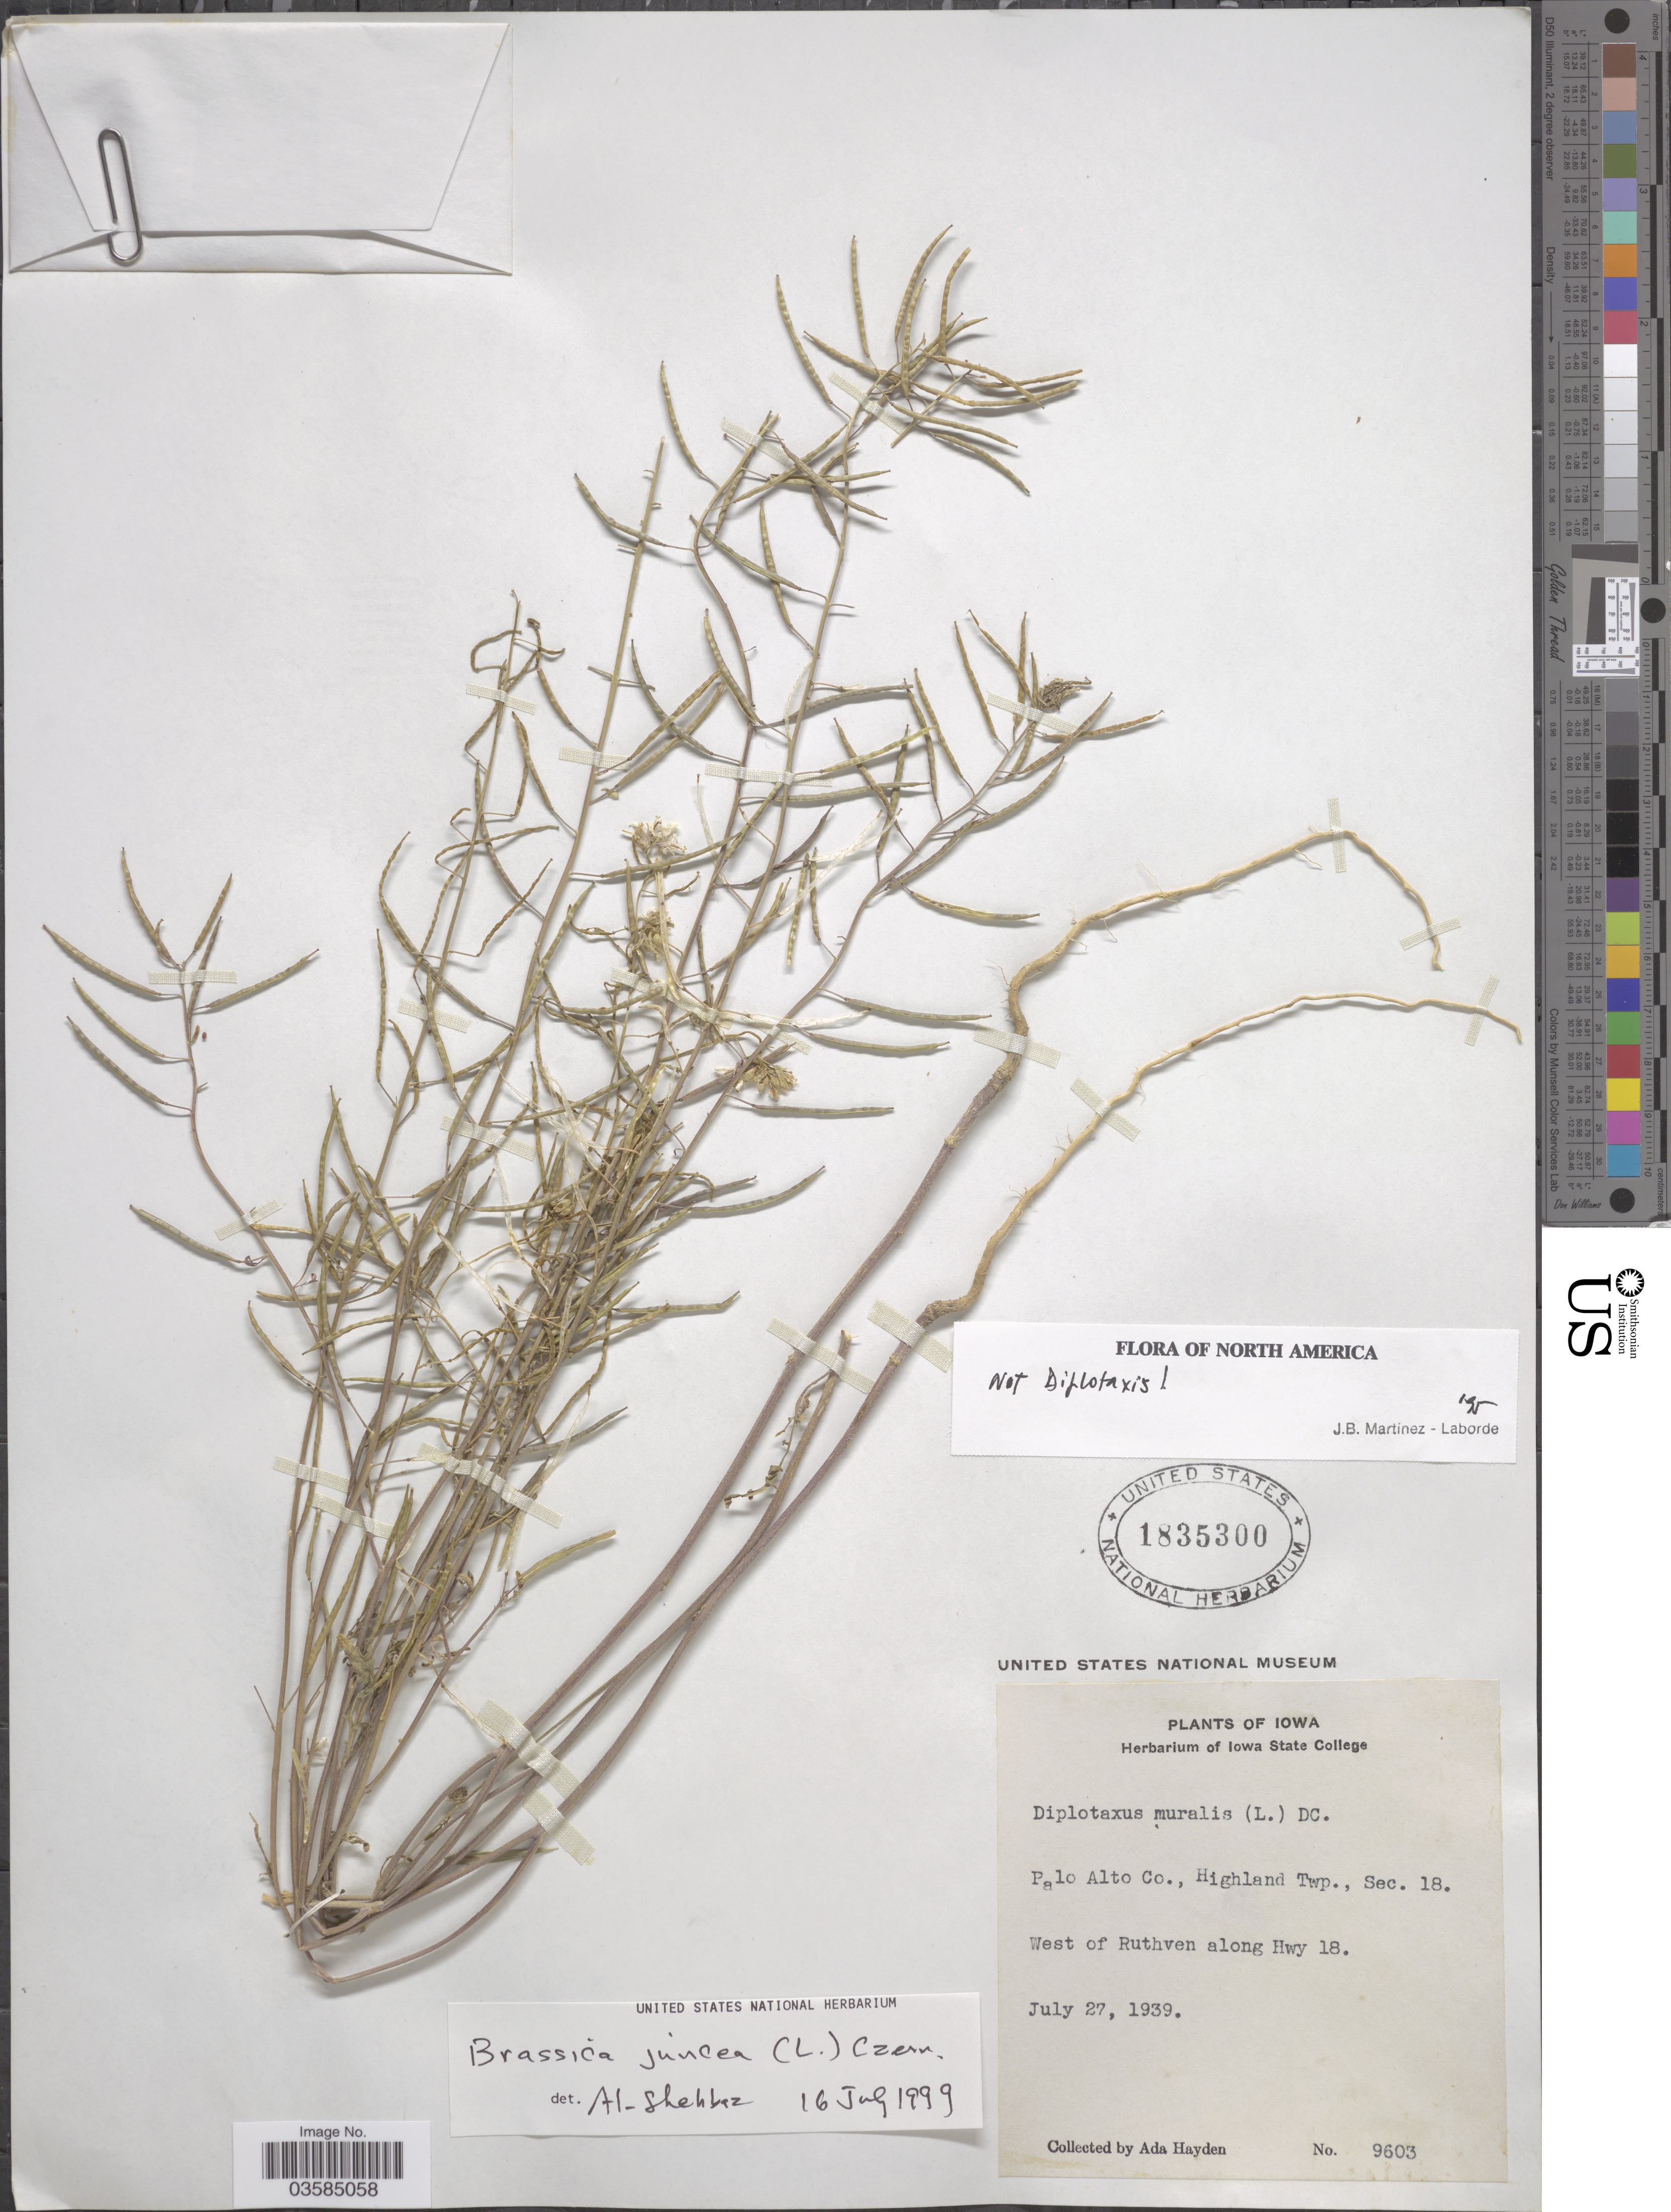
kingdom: Plantae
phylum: Tracheophyta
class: Magnoliopsida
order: Brassicales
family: Brassicaceae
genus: Brassica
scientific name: Brassica juncea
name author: (L.) Czern.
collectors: Ada Hayden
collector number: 9603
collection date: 1939-07-27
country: United States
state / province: Iowa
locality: Palo Alto Co., Highland Twp., Sec. 18. West of Ruthven along Hwy 18.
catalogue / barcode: US 1835300